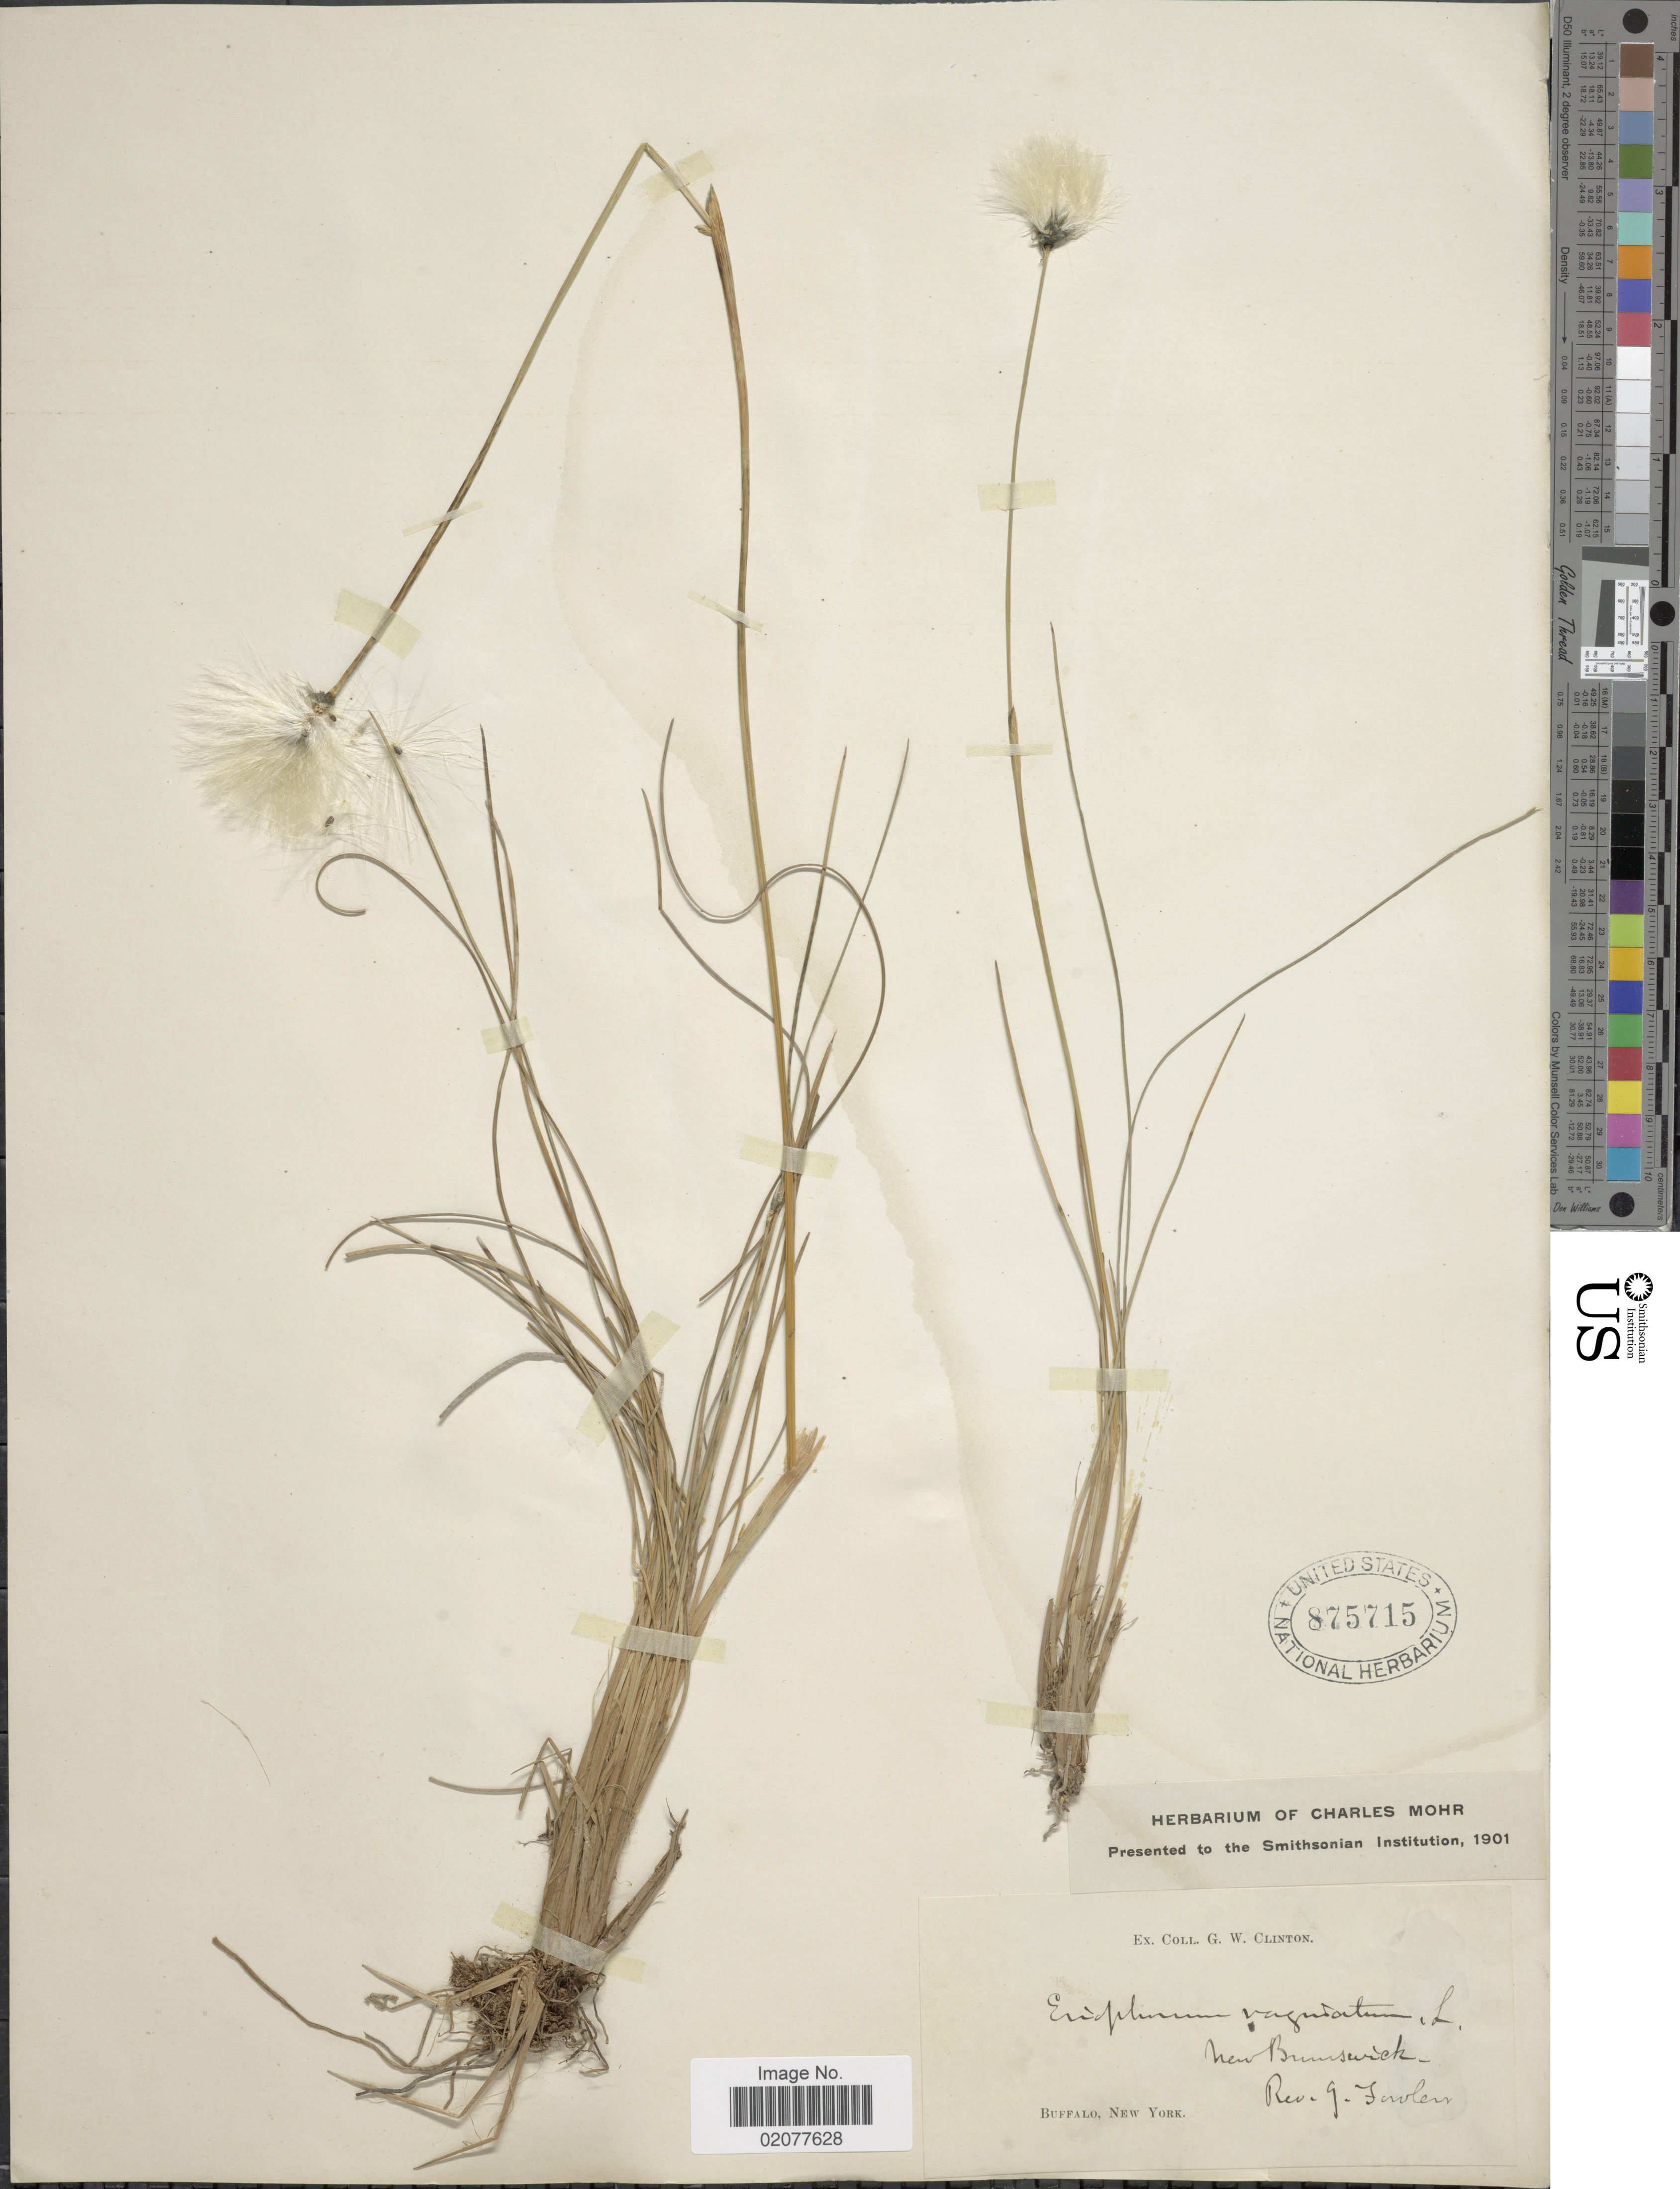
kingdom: Plantae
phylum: Tracheophyta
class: Liliopsida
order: Poales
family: Cyperaceae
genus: Eriophorum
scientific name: Eriophorum spissum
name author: Fernald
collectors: J. P. Fowler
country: Canada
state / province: New Brunswick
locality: New Brunswick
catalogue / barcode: US 875715